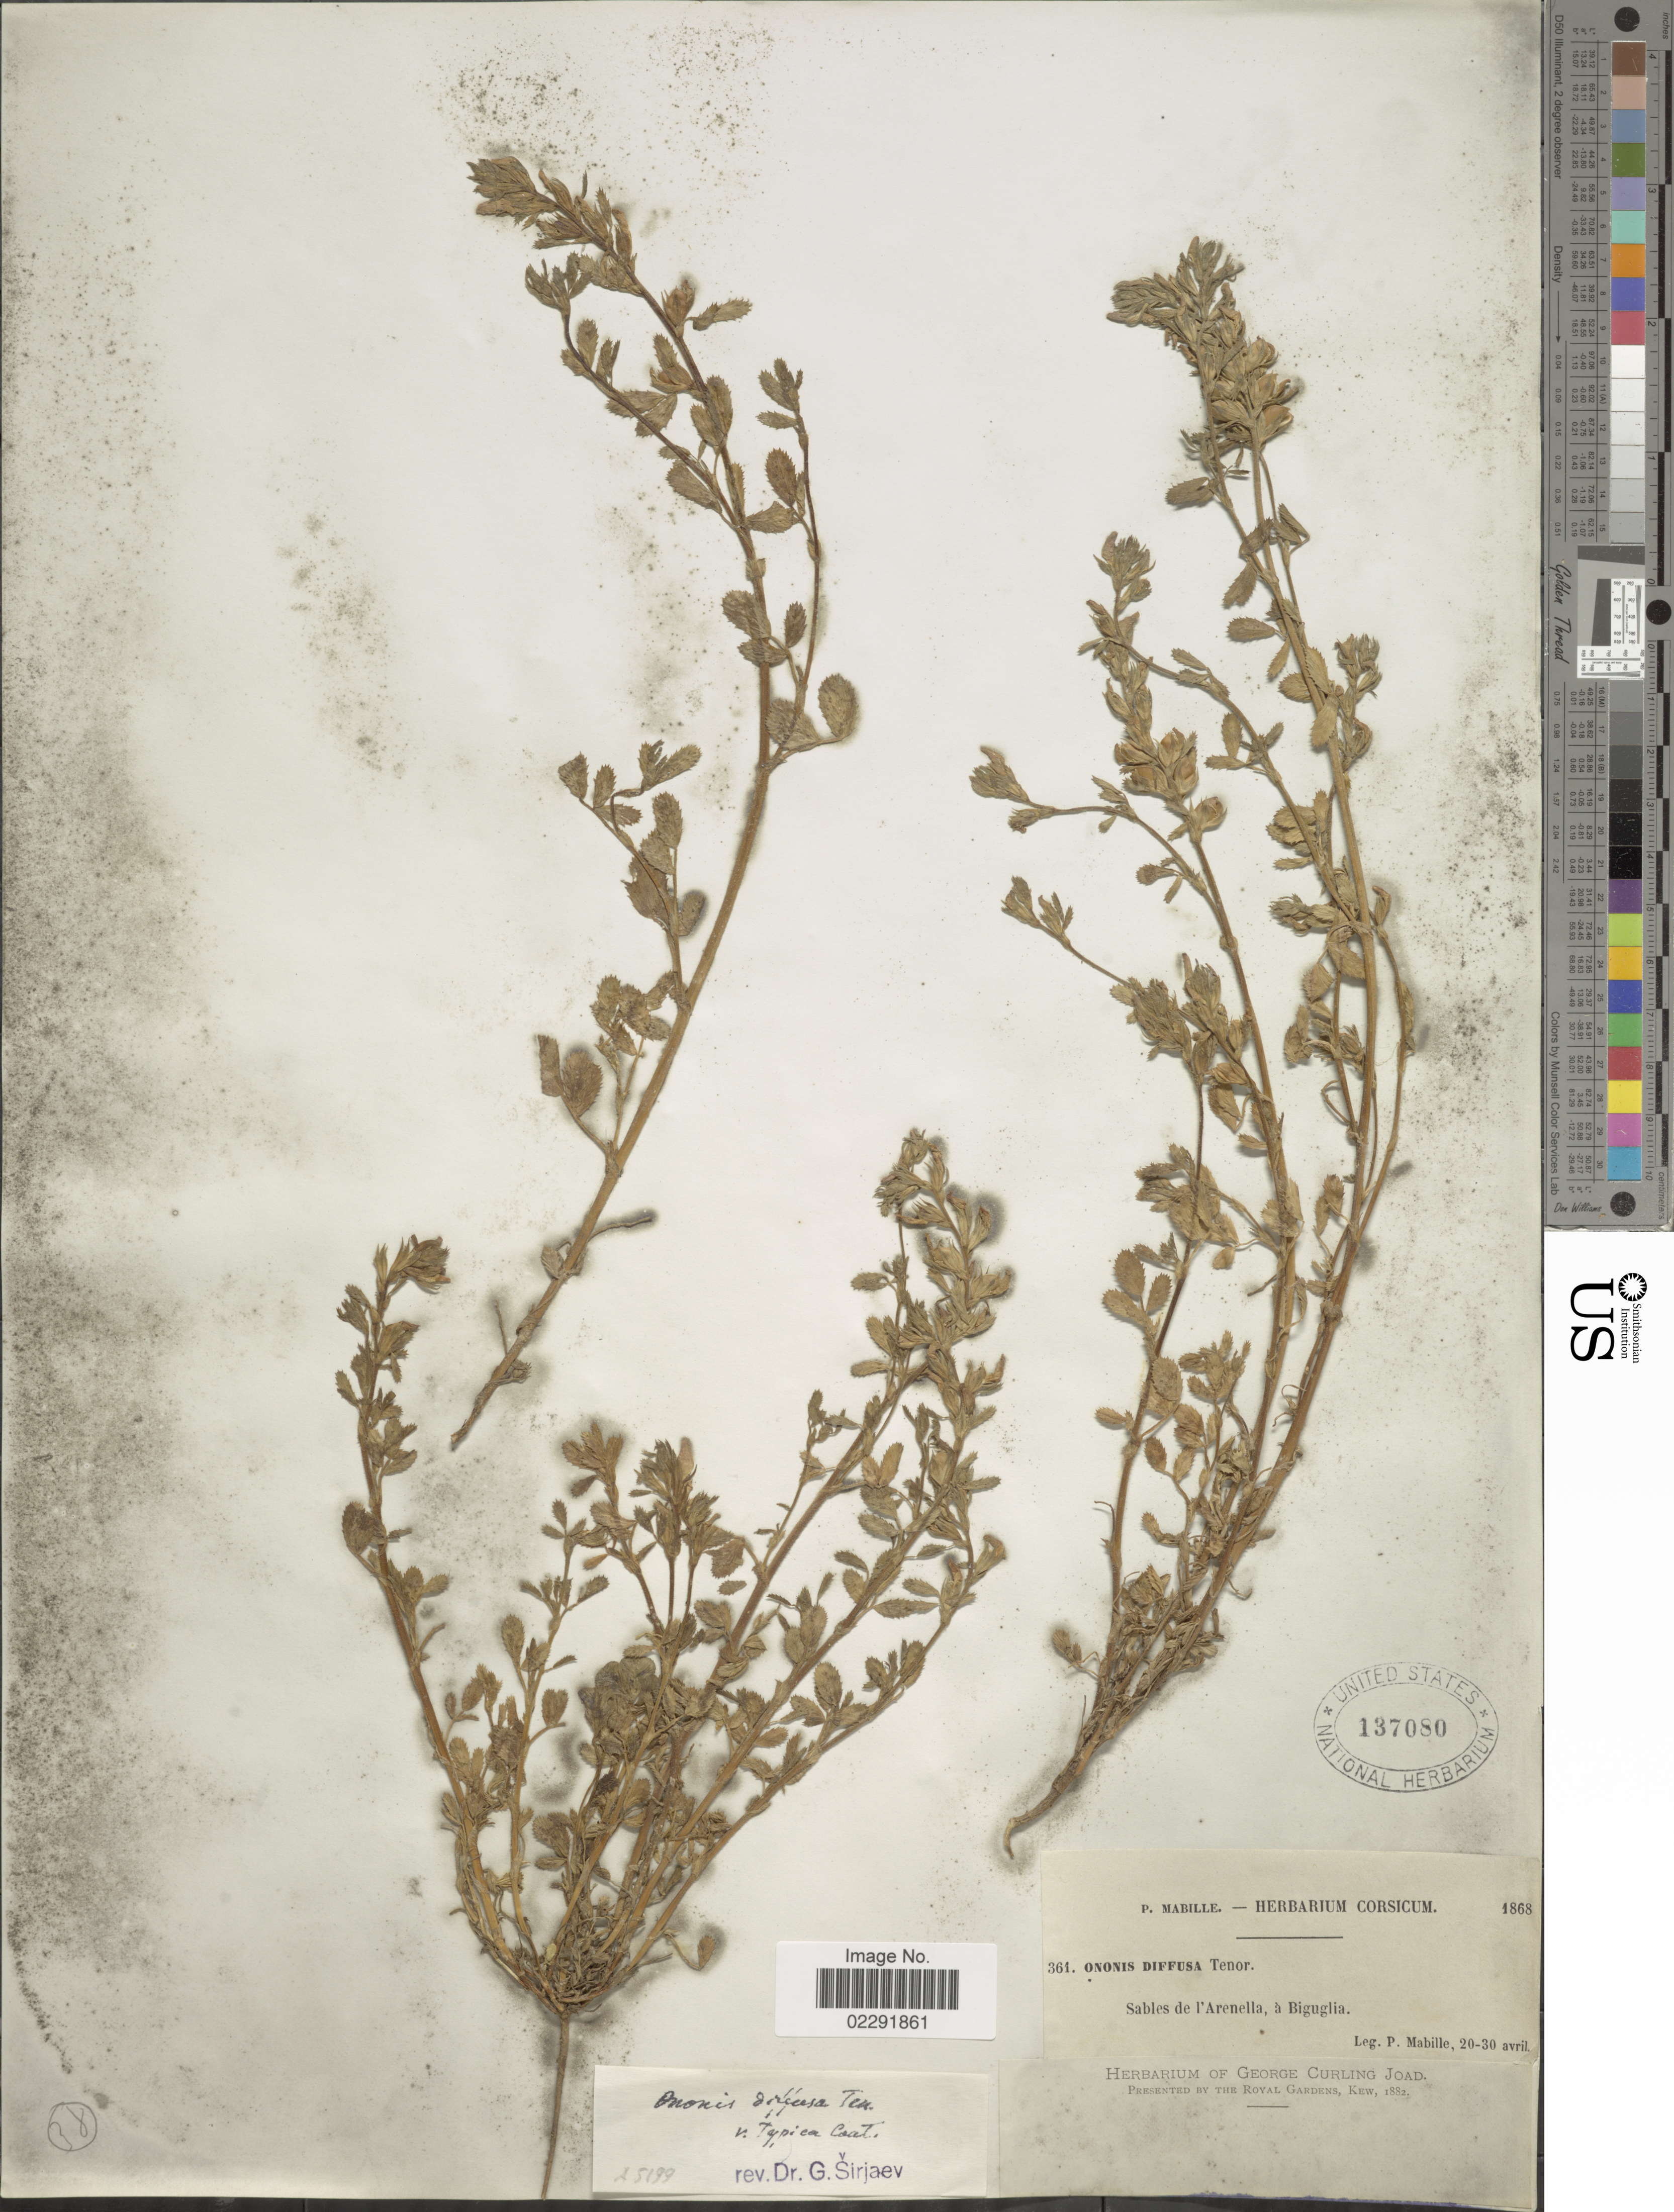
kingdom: Plantae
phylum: Tracheophyta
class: Magnoliopsida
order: Fabales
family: Fabaceae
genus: Ononis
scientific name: Ononis diffusa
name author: Ten.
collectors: P. Mabille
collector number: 361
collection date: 1868-04-20/1968-04-30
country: France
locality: Sables de l'Arenella, a Biguglia.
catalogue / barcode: US 137080